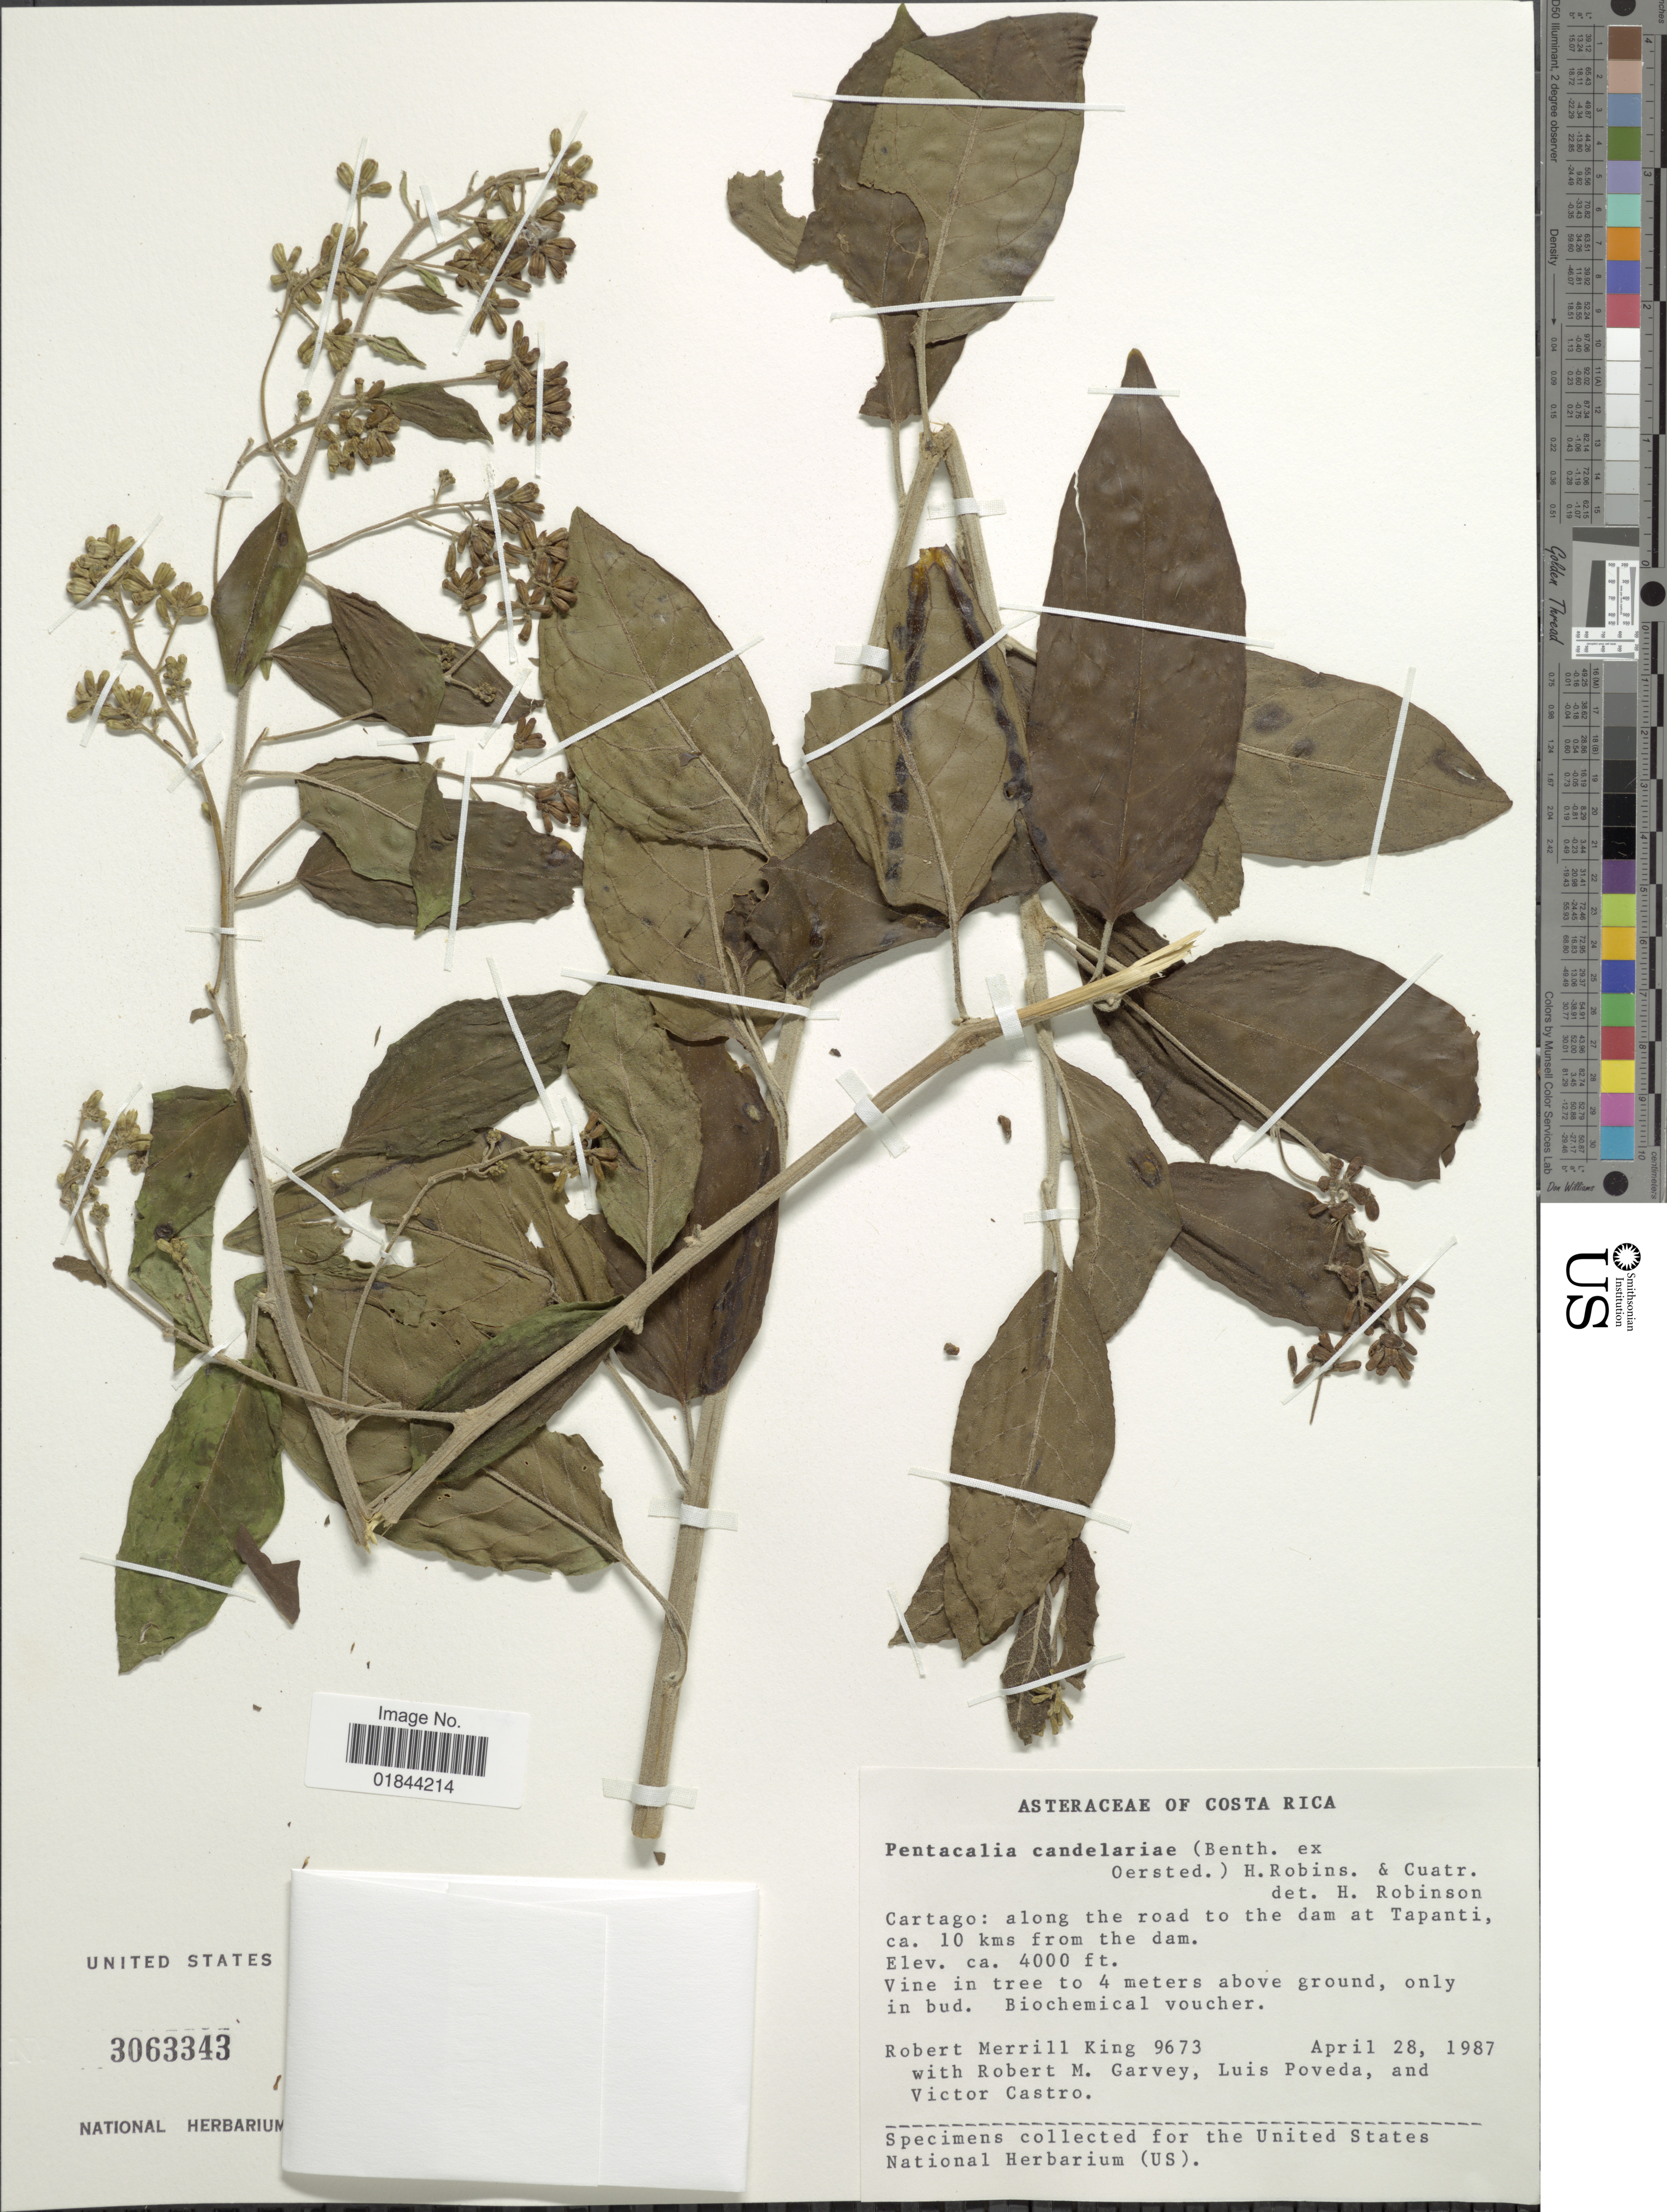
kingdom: Plantae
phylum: Tracheophyta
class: Magnoliopsida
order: Asterales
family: Asteraceae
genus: Pentacalia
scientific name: Pentacalia candelariae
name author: (Benth.) H. Rob. & Cuatrec.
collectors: R. M. King, R. Garvey, L. J. Poveda & V. Castro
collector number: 9673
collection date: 1987-04-28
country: Costa Rica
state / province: Cartago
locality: Along the road to the dam at Tapanti, ca. 10 kms from the dam.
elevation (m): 1219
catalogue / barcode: US 3063343